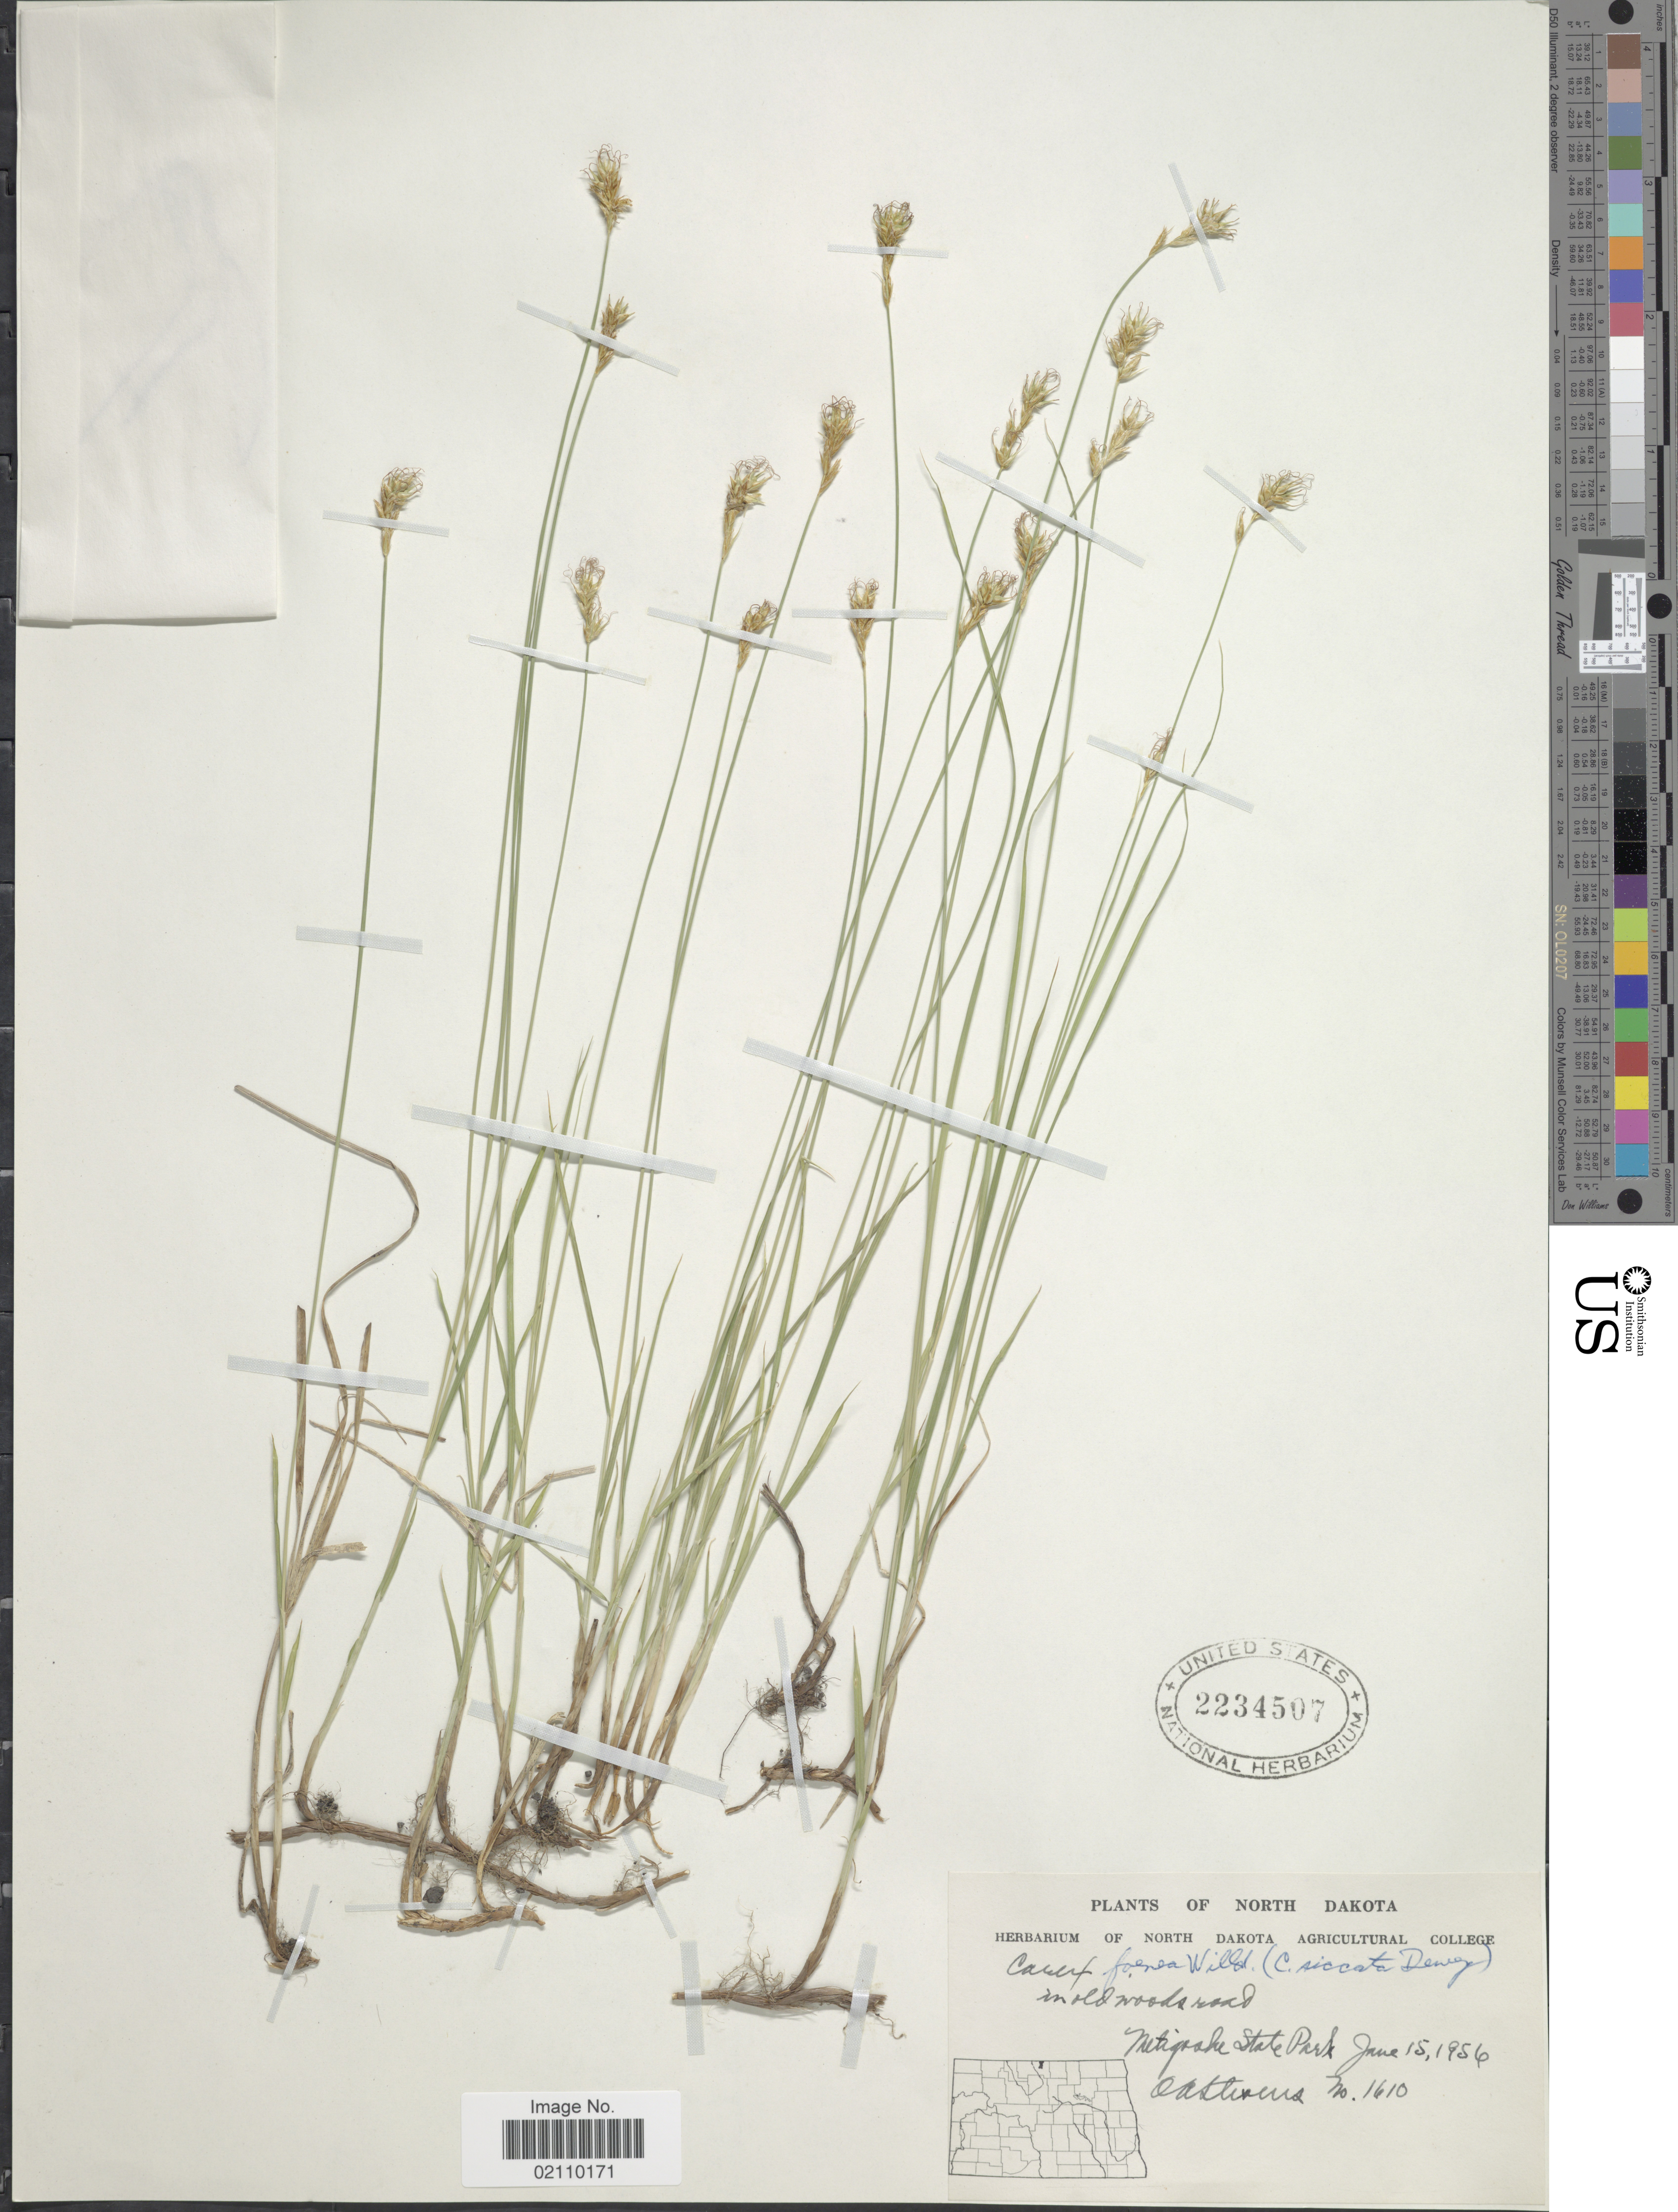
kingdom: Plantae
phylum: Tracheophyta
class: Liliopsida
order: Poales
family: Cyperaceae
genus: Carex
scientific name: Carex foenea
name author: Willd.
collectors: O. A. Stevens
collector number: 1610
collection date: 1956-06-15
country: United States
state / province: North Dakota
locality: In old woods road, Metigoshe State Park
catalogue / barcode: US 2234507